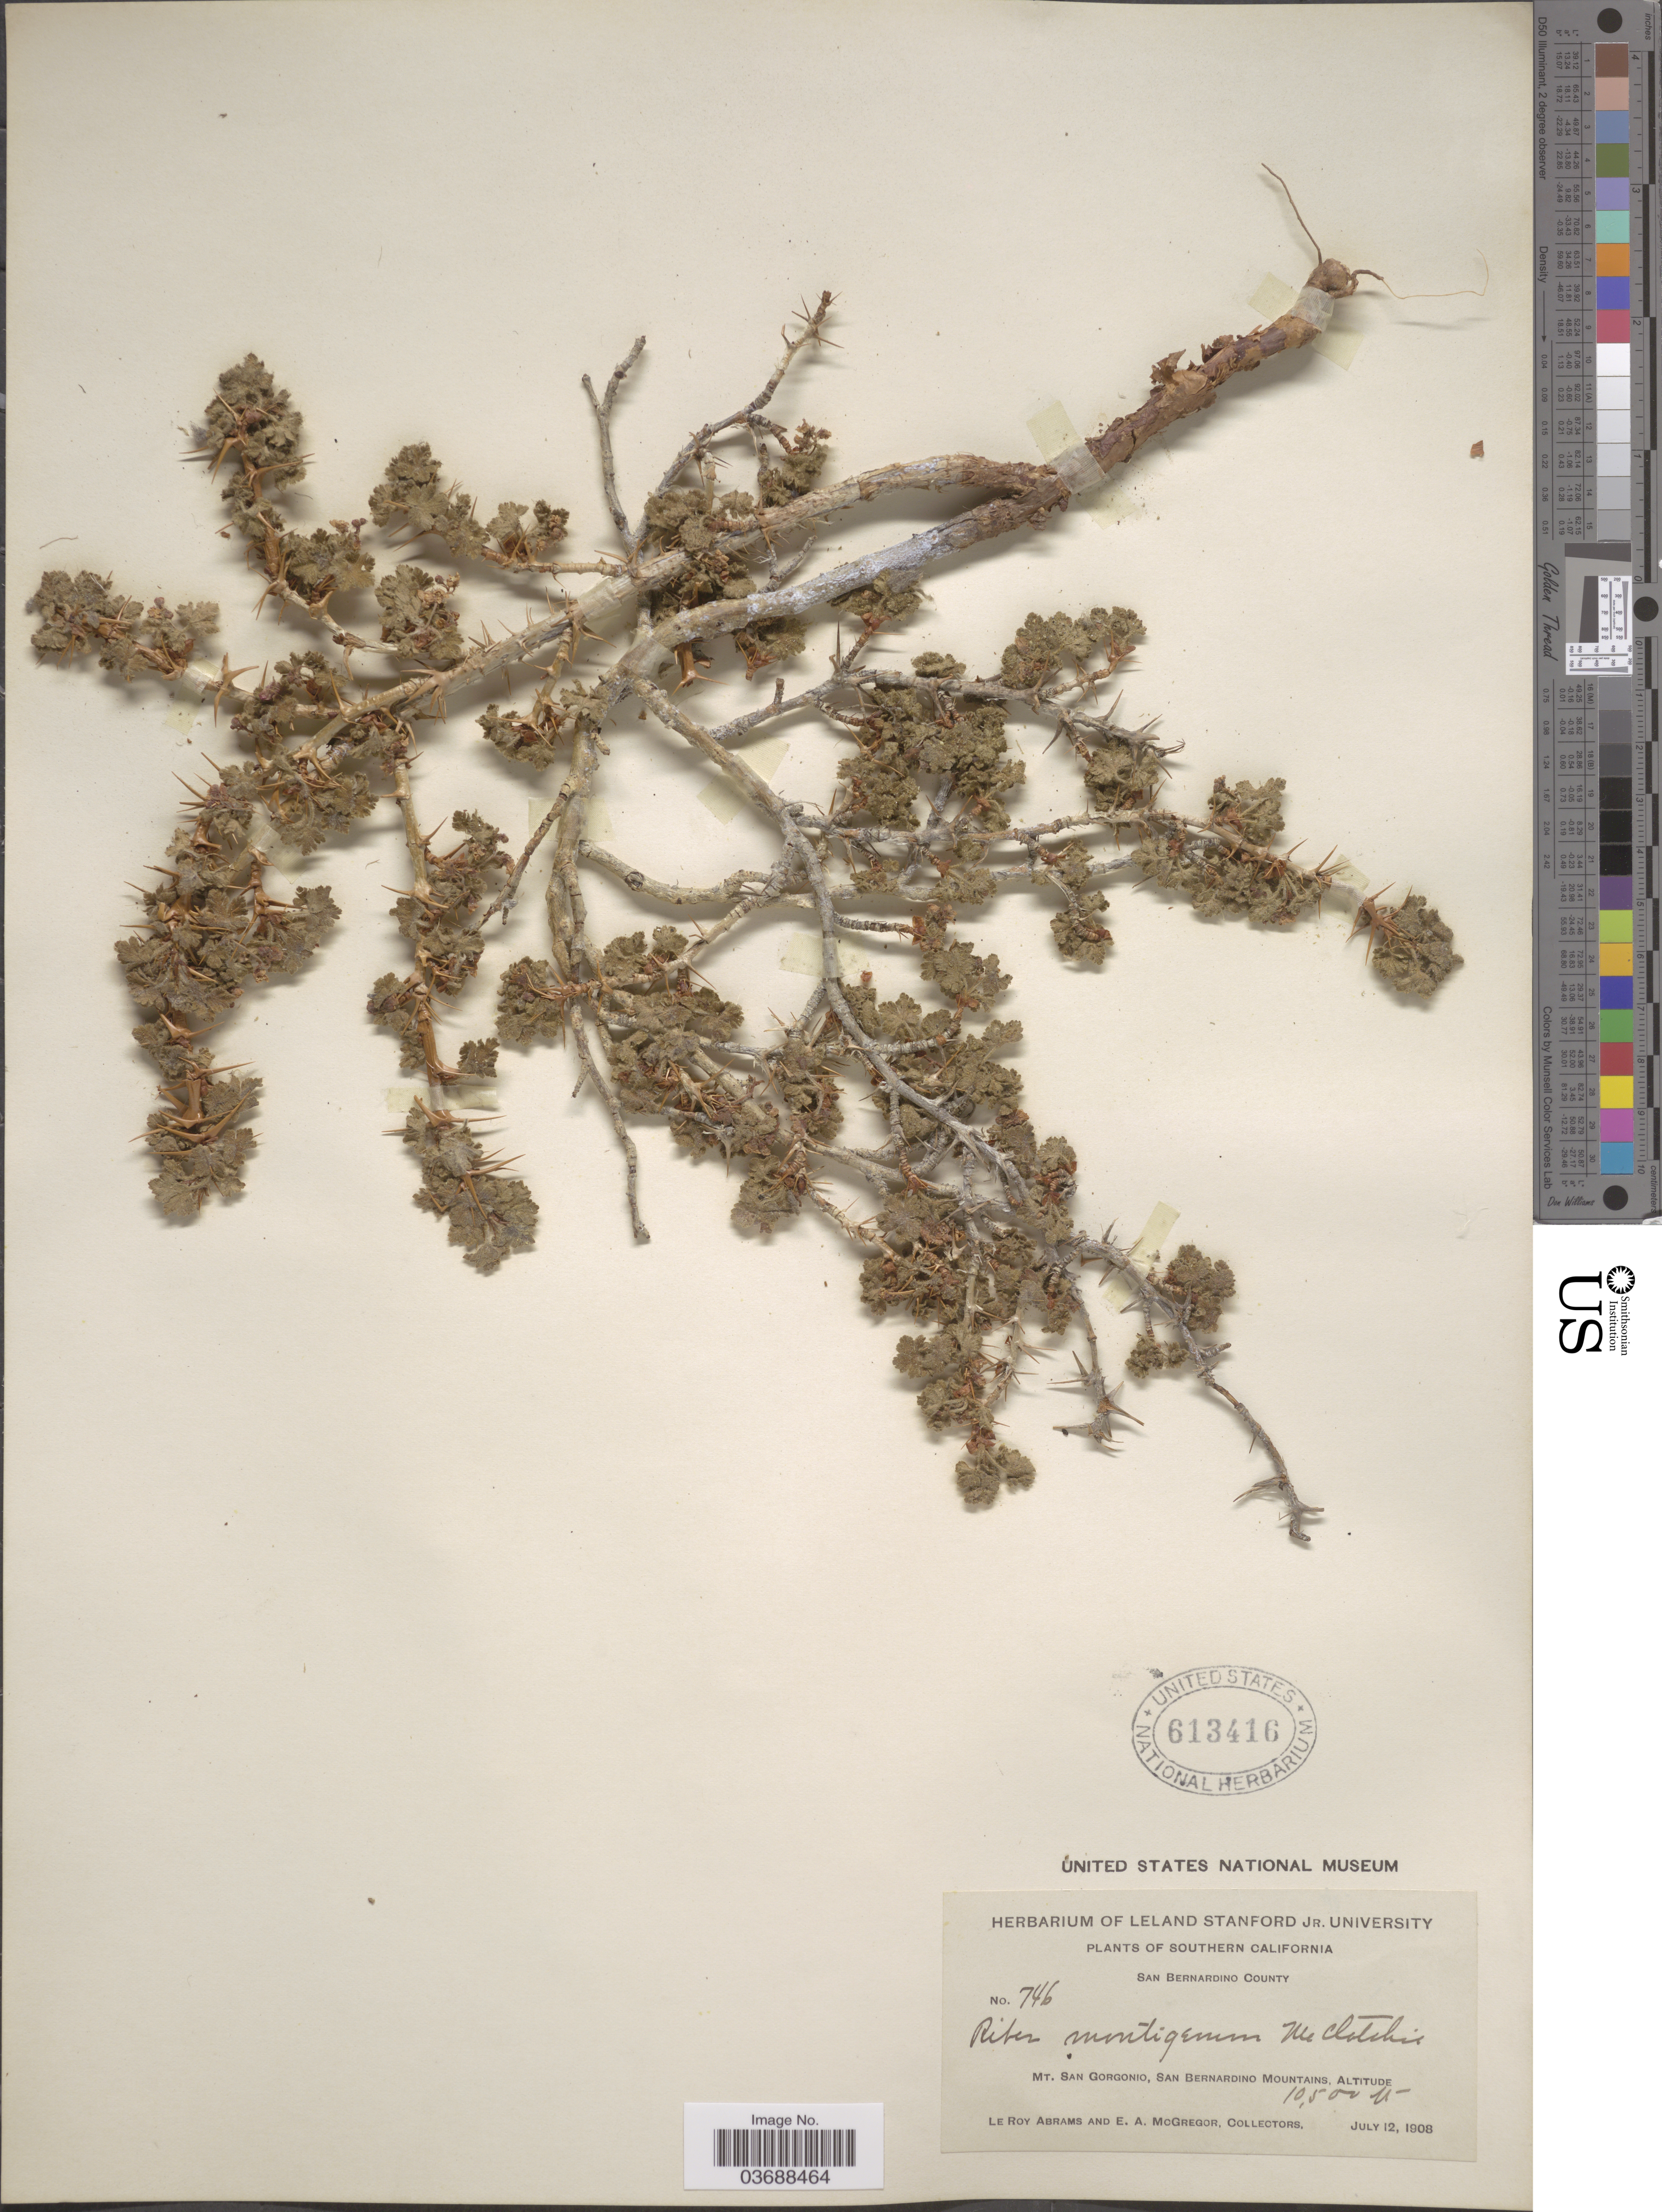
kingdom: Plantae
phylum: Tracheophyta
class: Magnoliopsida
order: Saxifragales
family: Grossulariaceae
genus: Ribes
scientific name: Ribes montigenum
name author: McClatchie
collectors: L. Abrams & E. A. McGregor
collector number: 746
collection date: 1908-07-12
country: United States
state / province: California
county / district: San Bernardino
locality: Southern California. San Bernardino County. Mt. San Gorgonio, San Bernardino Mountains.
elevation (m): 3200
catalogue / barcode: US 613416